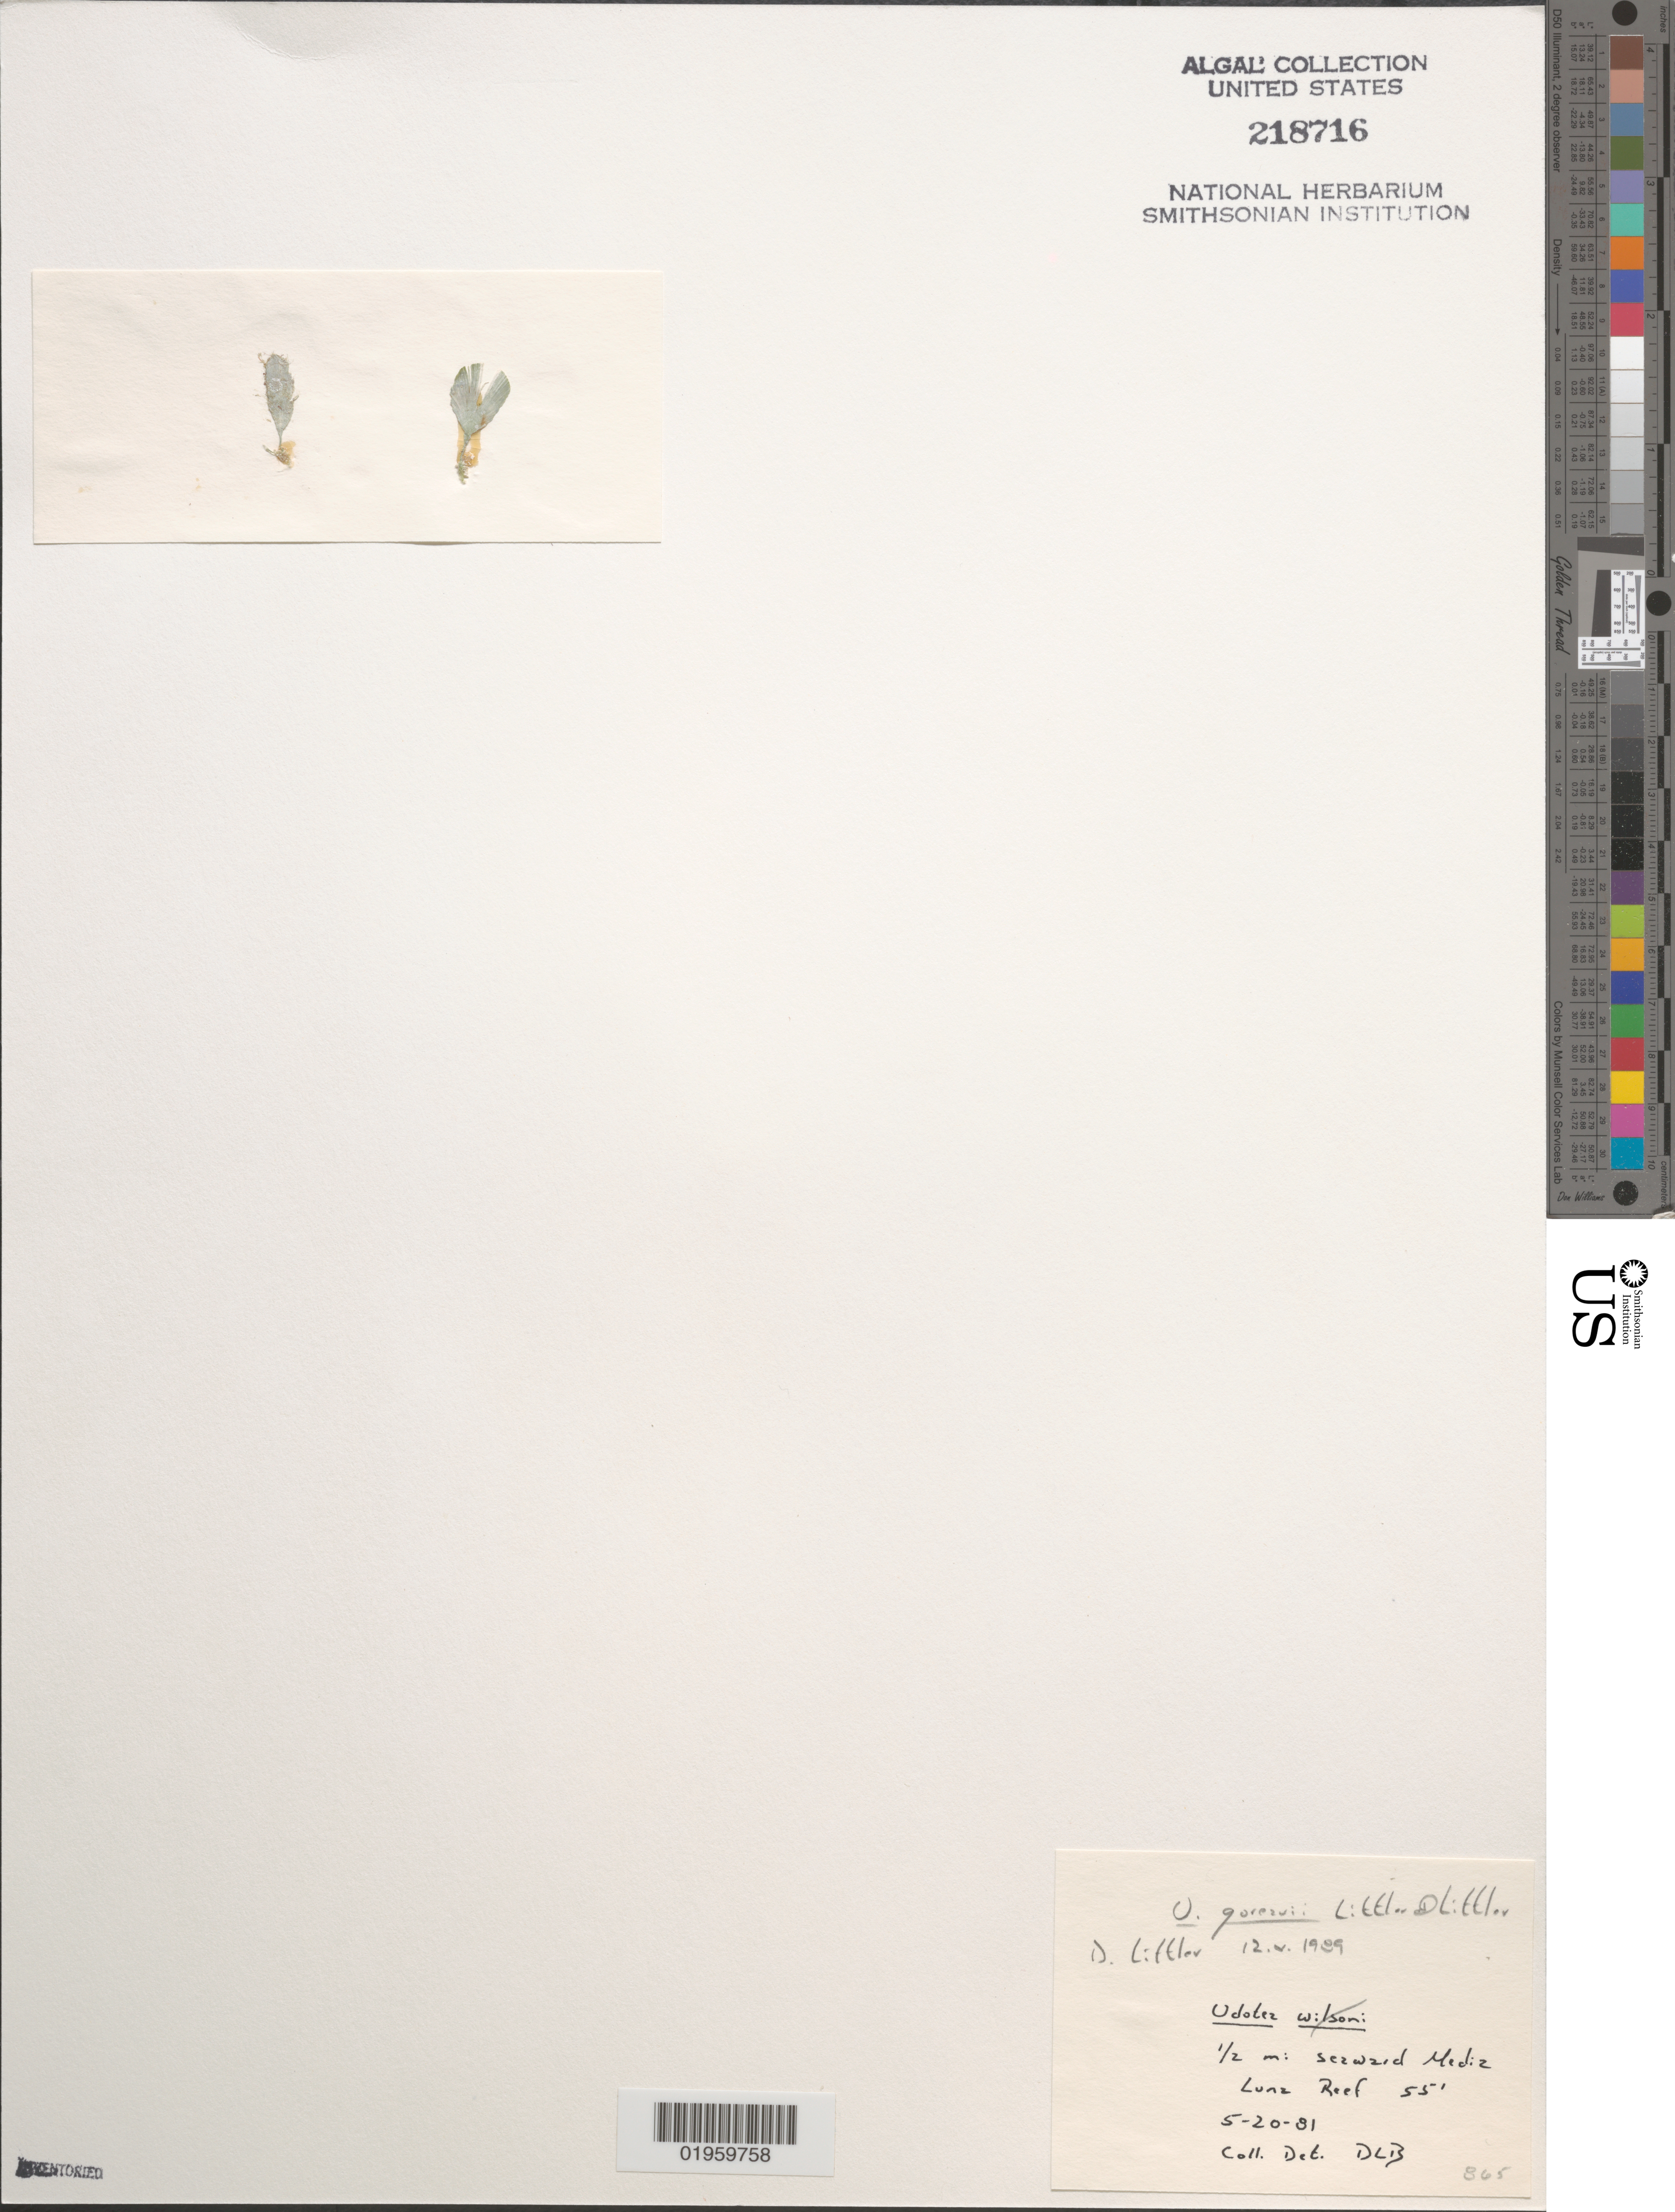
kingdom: Plantae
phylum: Chlorophyta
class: Ulvophyceae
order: Bryopsidales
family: Udoteaceae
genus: Udotea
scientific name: Udotea goreaui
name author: D.S. Littler & Littler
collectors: D. L. B.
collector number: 865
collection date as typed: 20 May 81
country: Puerto Rico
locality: ½ mile seaward Media Luna Reef.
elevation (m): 17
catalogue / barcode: US 218716